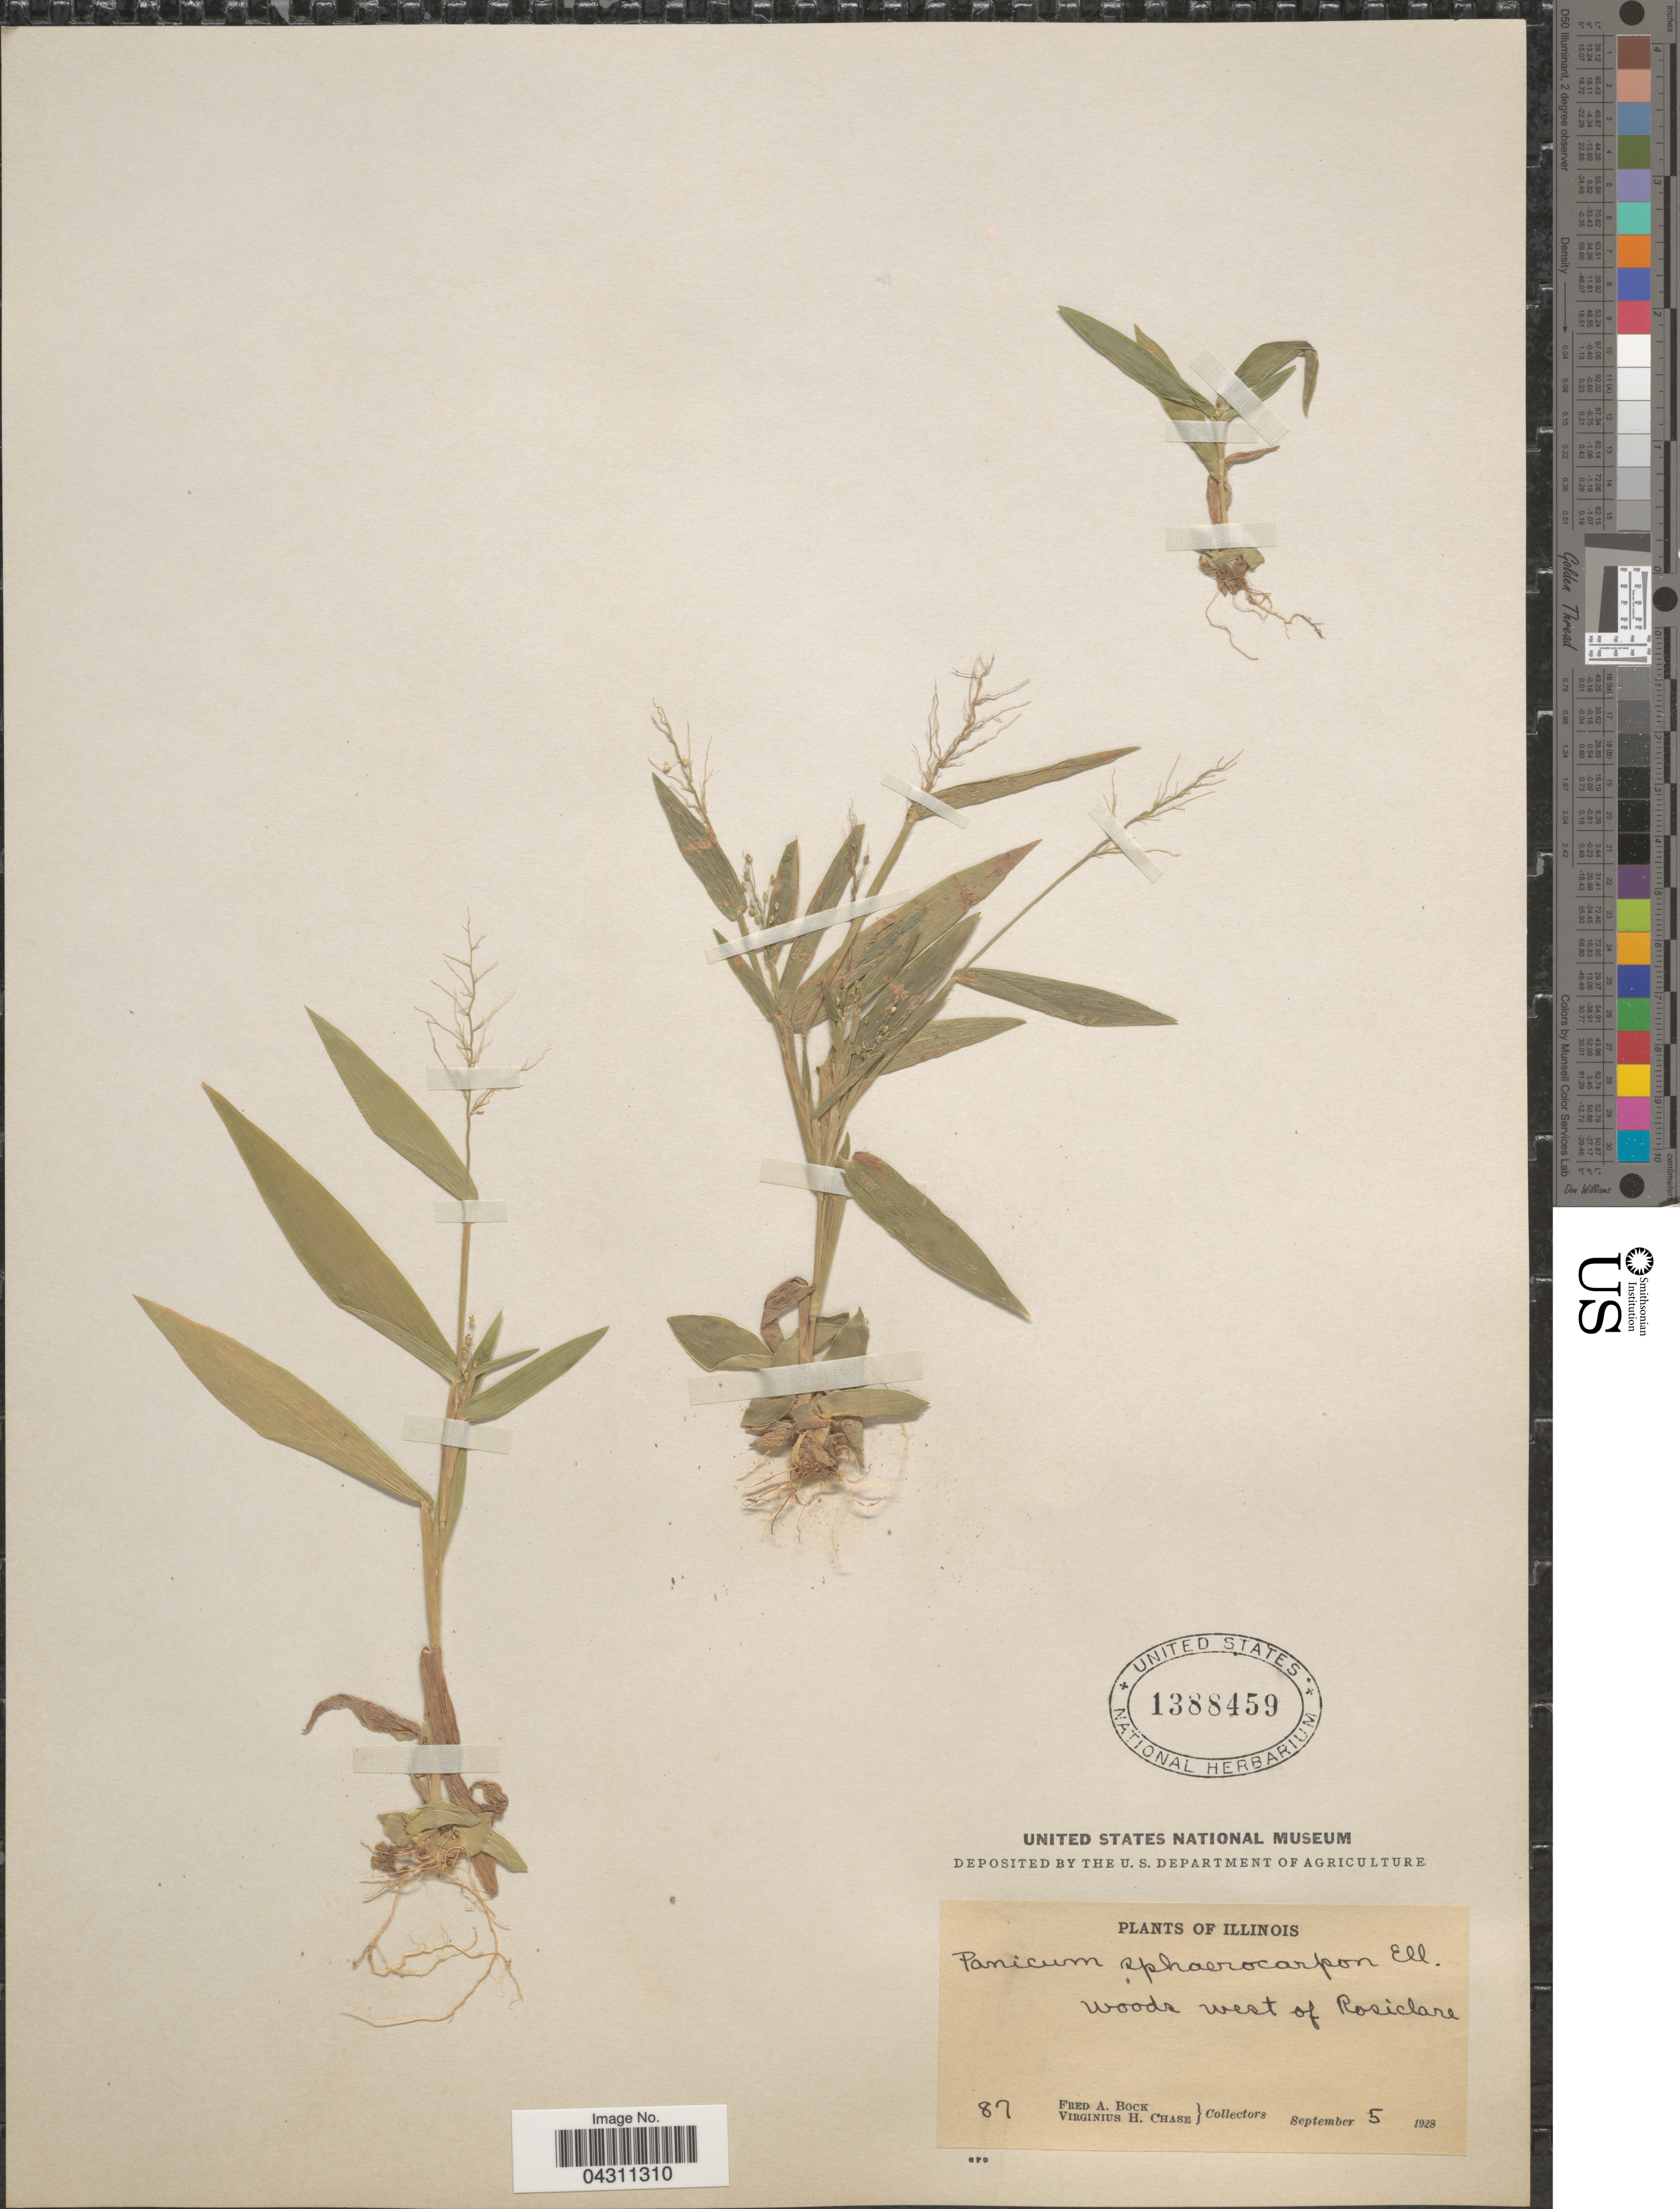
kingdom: Plantae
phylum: Tracheophyta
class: Liliopsida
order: Poales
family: Poaceae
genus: Dichanthelium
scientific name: Dichanthelium sphaerocarpon var. sphaerocarpon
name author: (Elliott) Gould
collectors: F. Bock & V. H. Chase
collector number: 87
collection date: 1928-09-05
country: United States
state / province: Illinois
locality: Woods west of Rosiclare.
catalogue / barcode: US 1388459